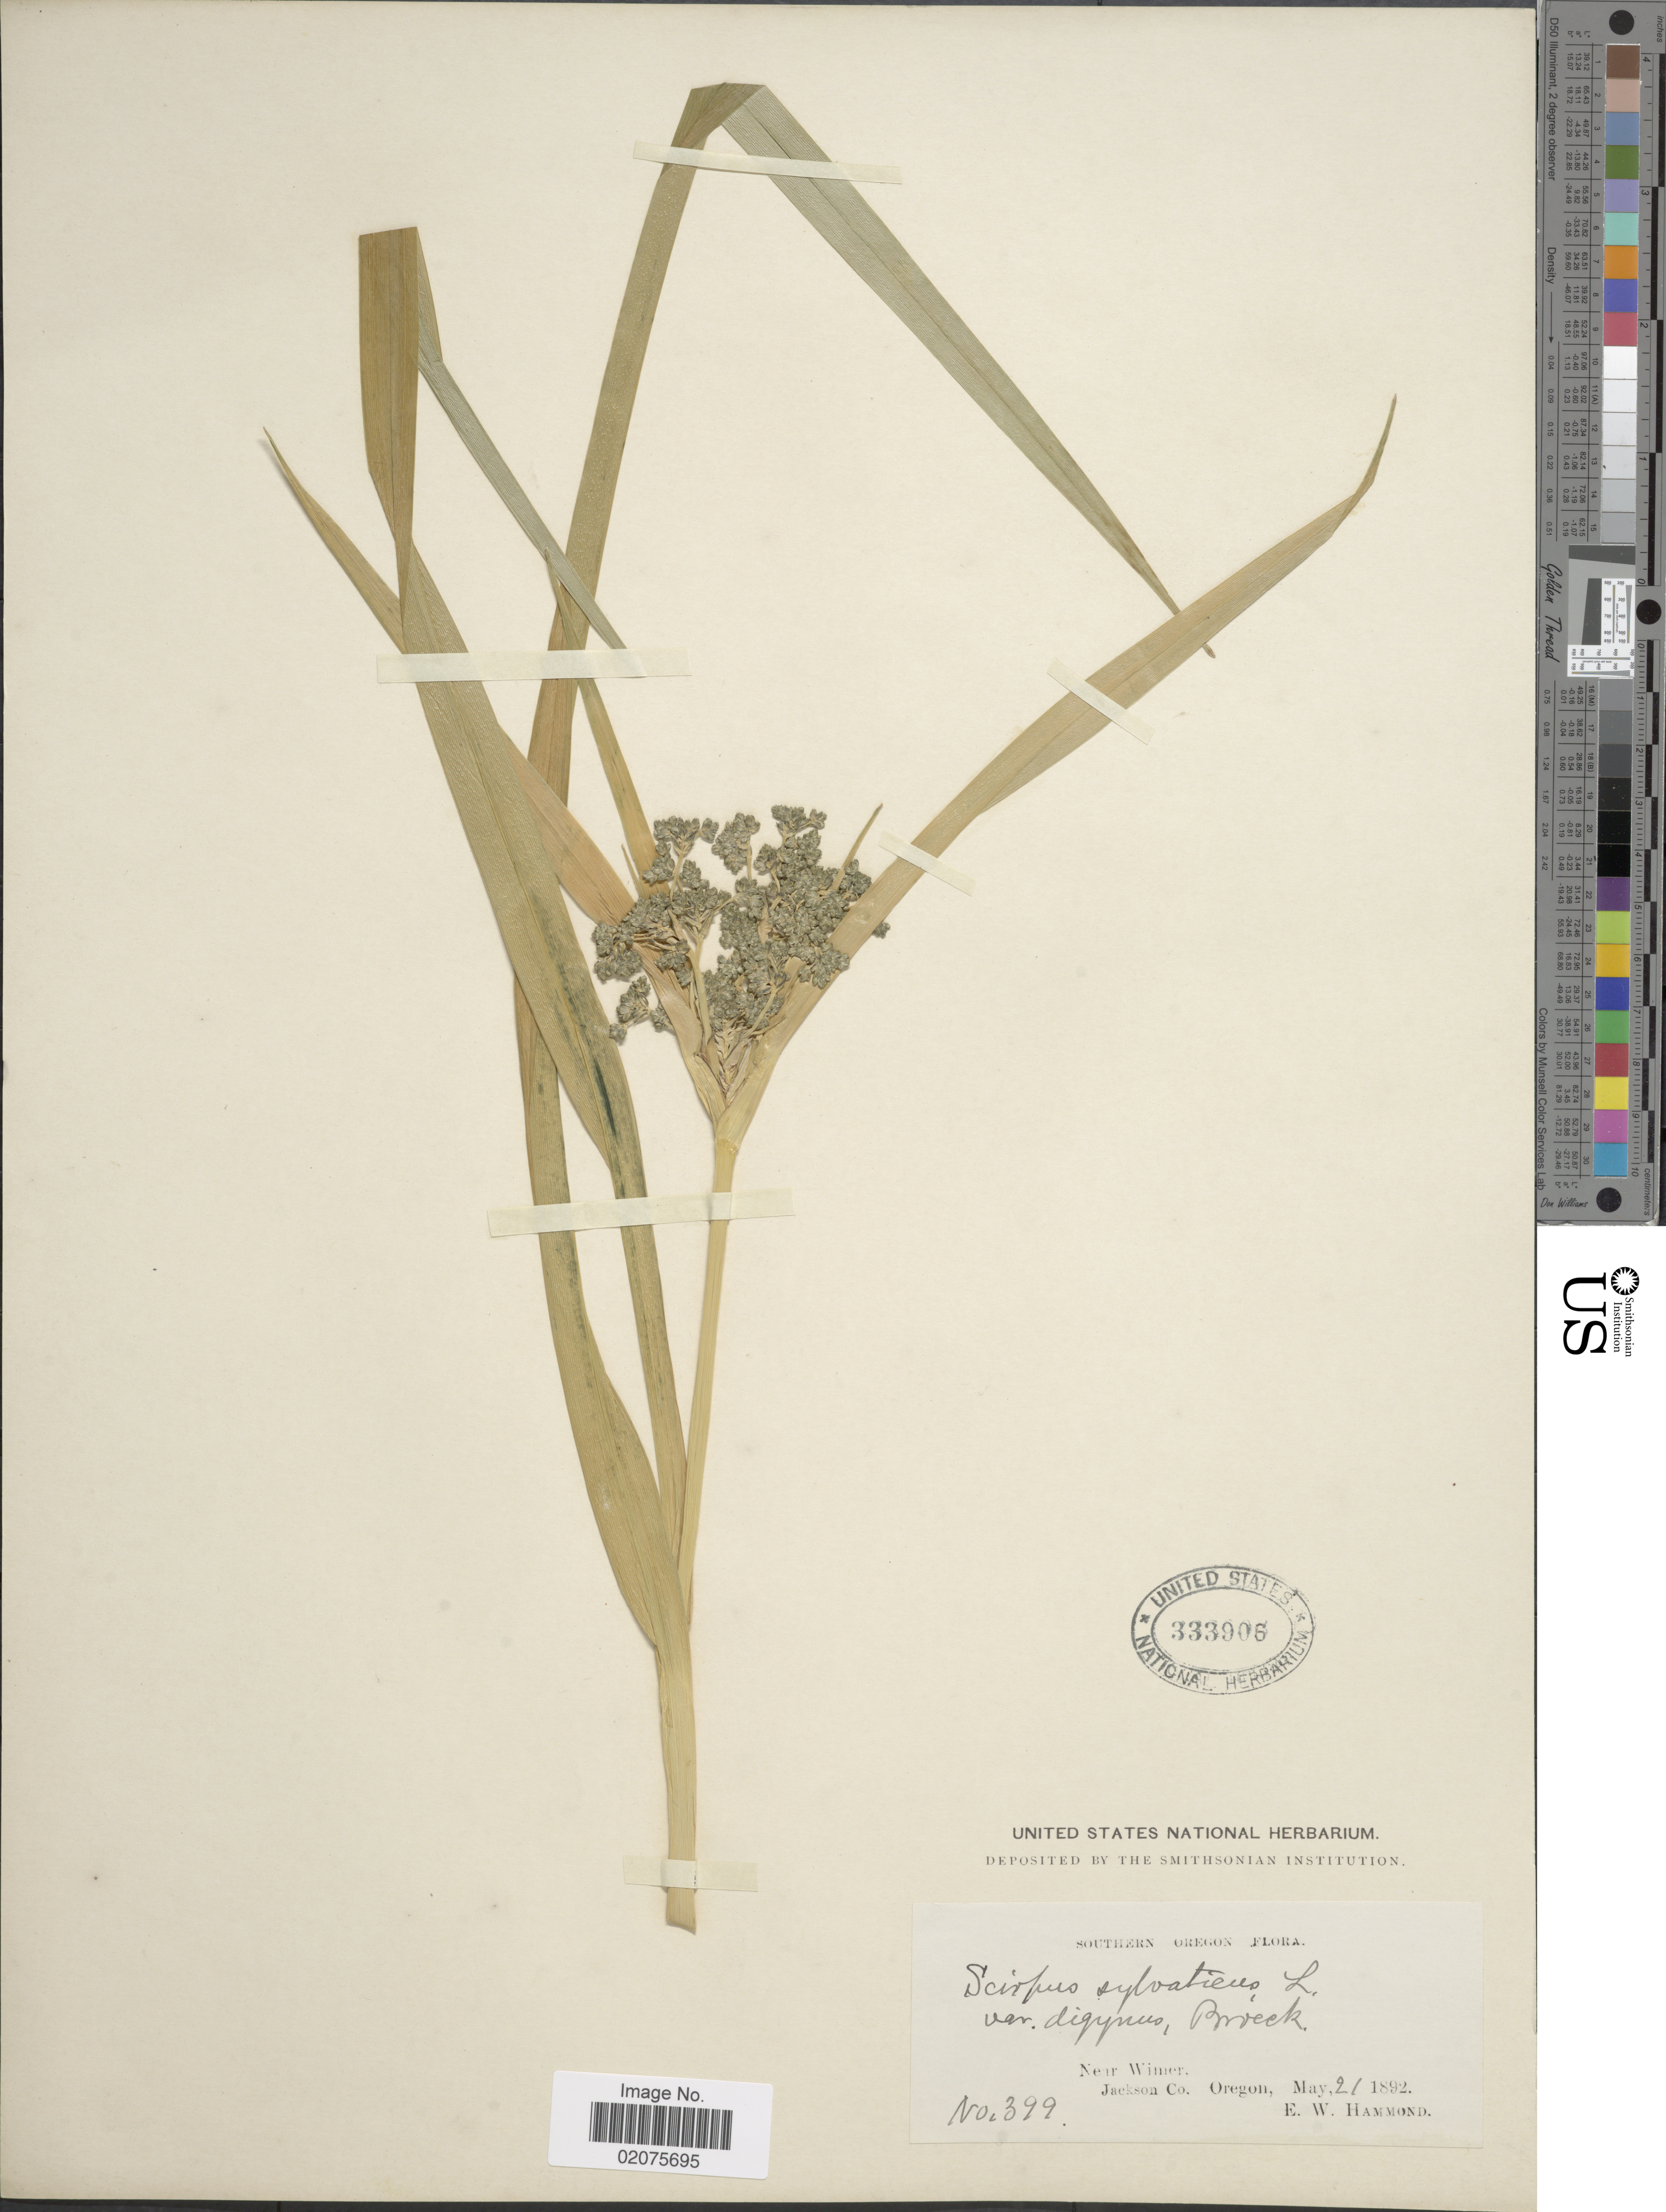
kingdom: Plantae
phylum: Tracheophyta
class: Liliopsida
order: Poales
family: Cyperaceae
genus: Scirpus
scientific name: Scirpus microcarpus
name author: J. Presl & C. Presl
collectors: E. Hammond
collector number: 399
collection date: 1892-05-21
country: United States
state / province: Oregon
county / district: Jackson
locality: Southern Oregon. Near Wimer, Jackson Co.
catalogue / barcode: US 333906